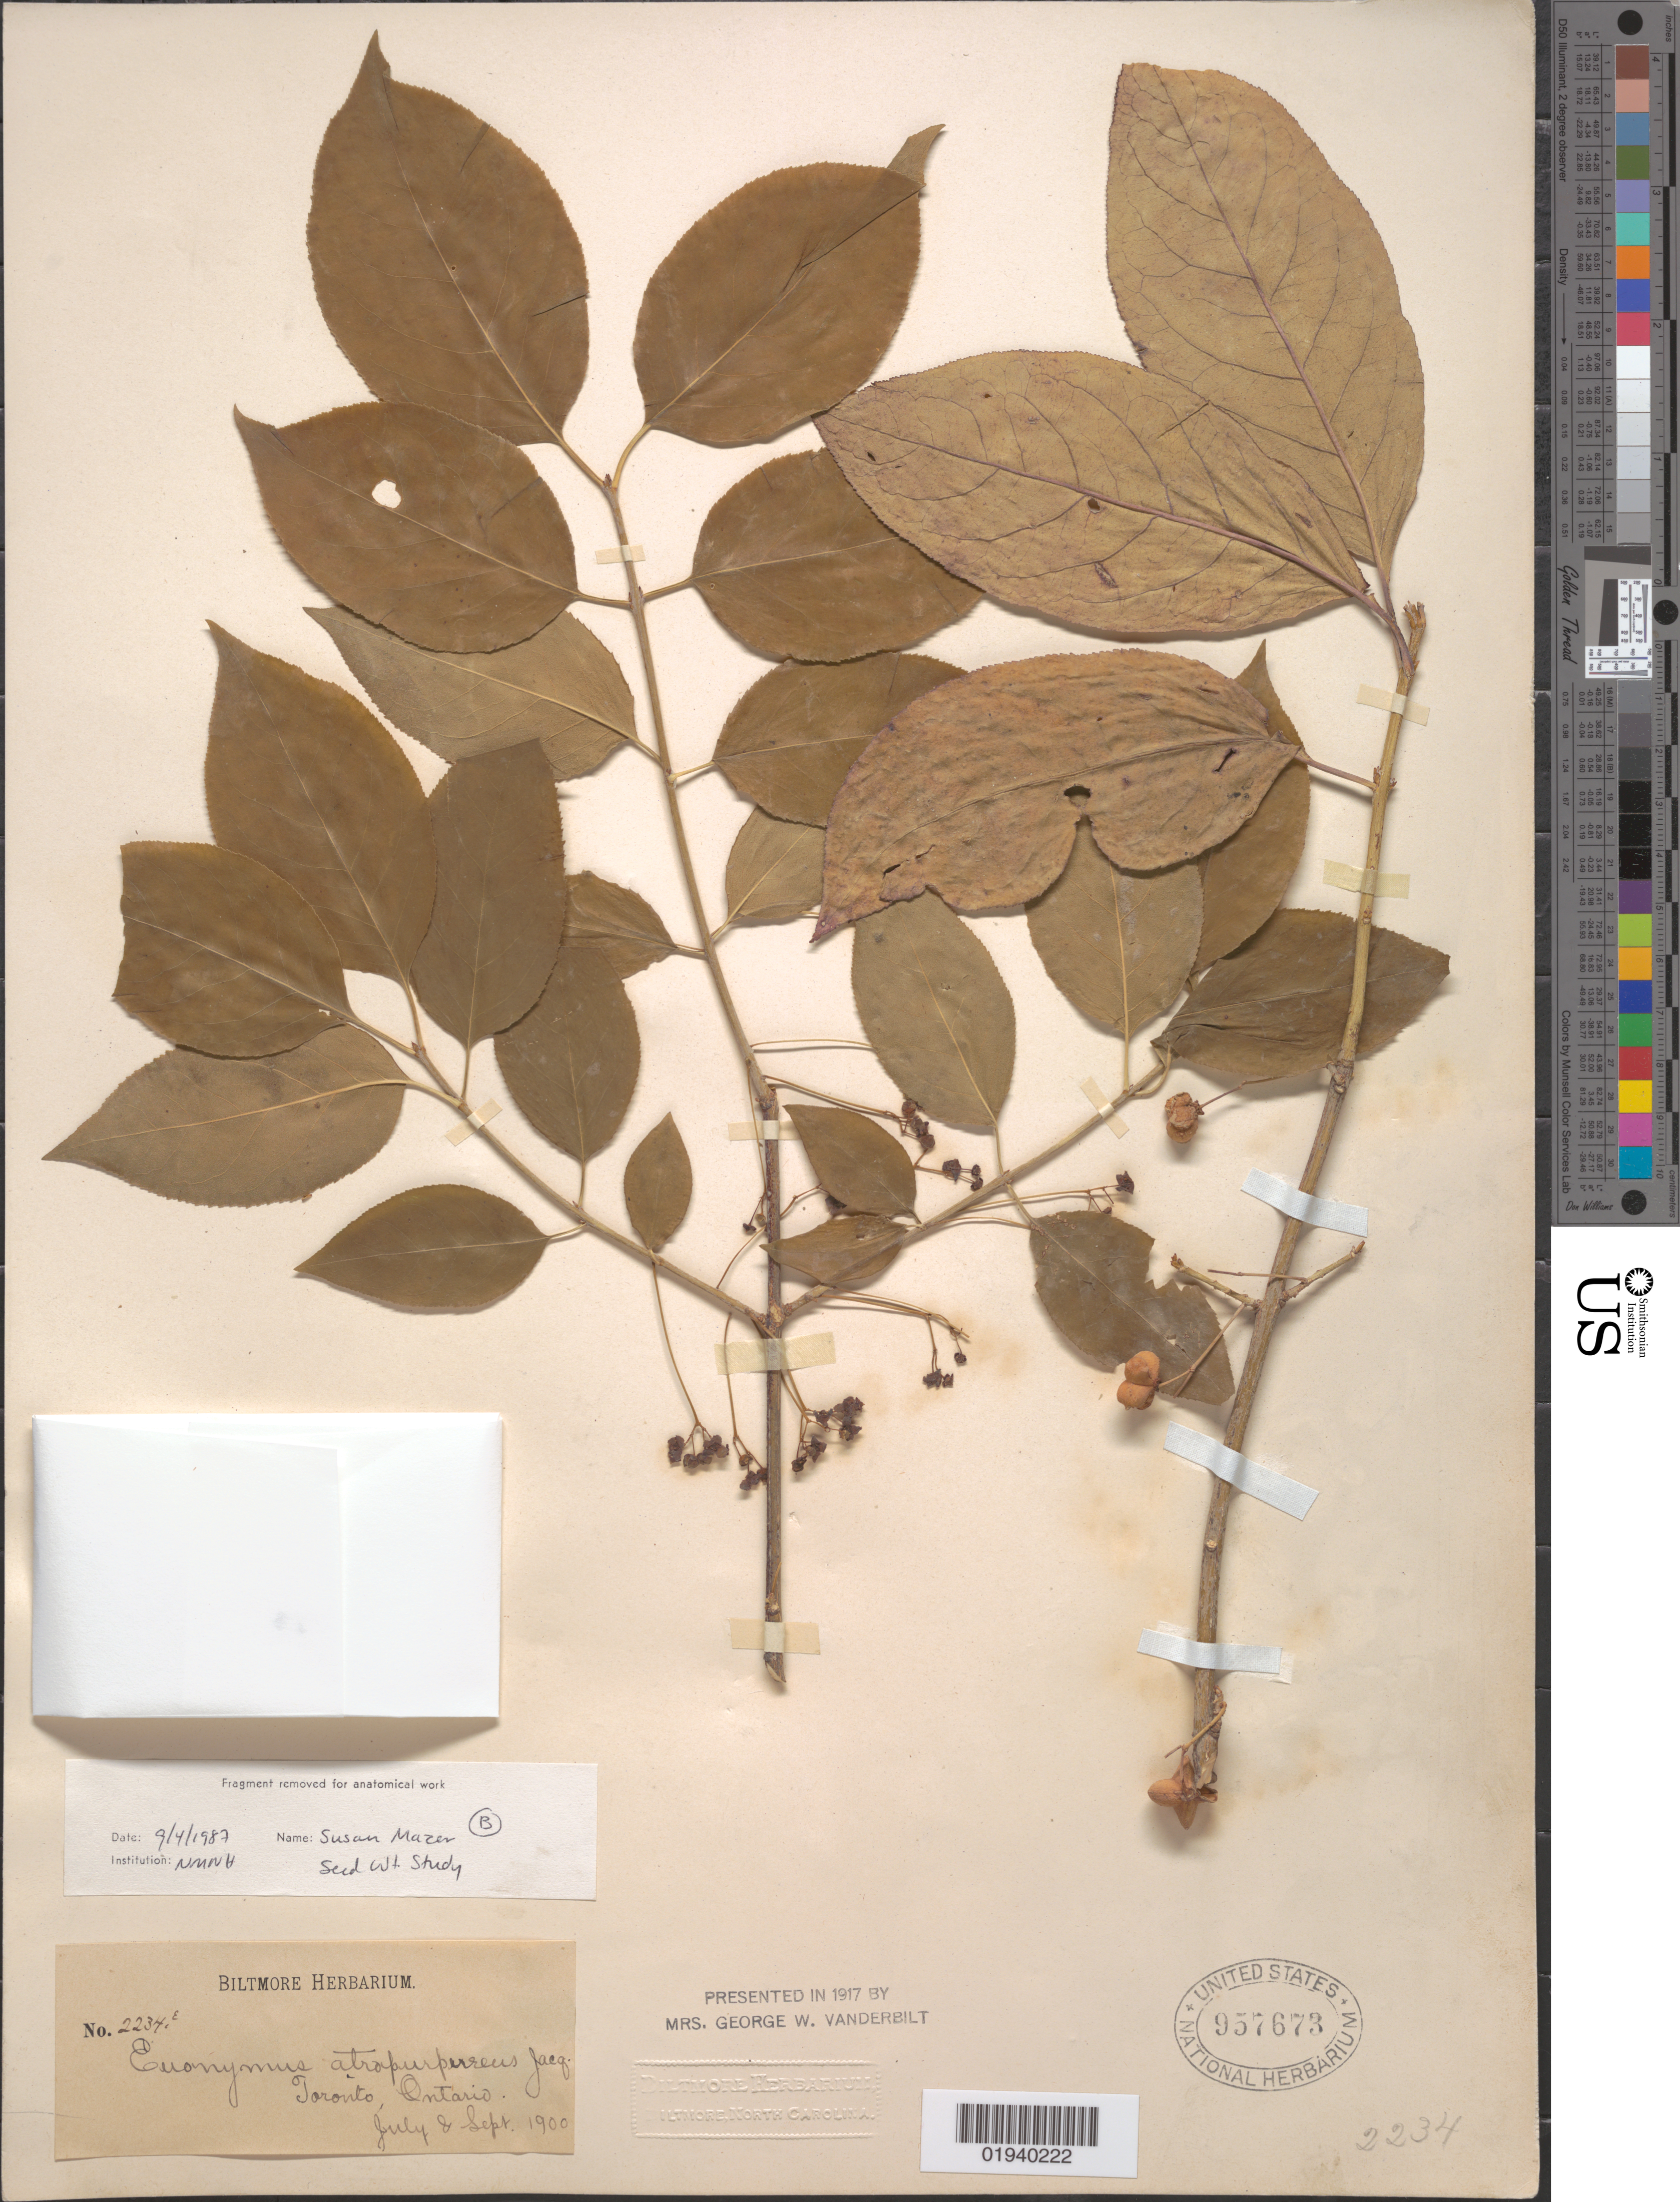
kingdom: Plantae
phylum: Tracheophyta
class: Magnoliopsida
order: Celastrales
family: Celastraceae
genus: Euonymus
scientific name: Euonymus atropurpureus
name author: Jacq.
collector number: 2234E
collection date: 1900-07,1900-09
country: Canada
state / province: Ontario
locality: Toronto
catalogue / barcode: US 957673